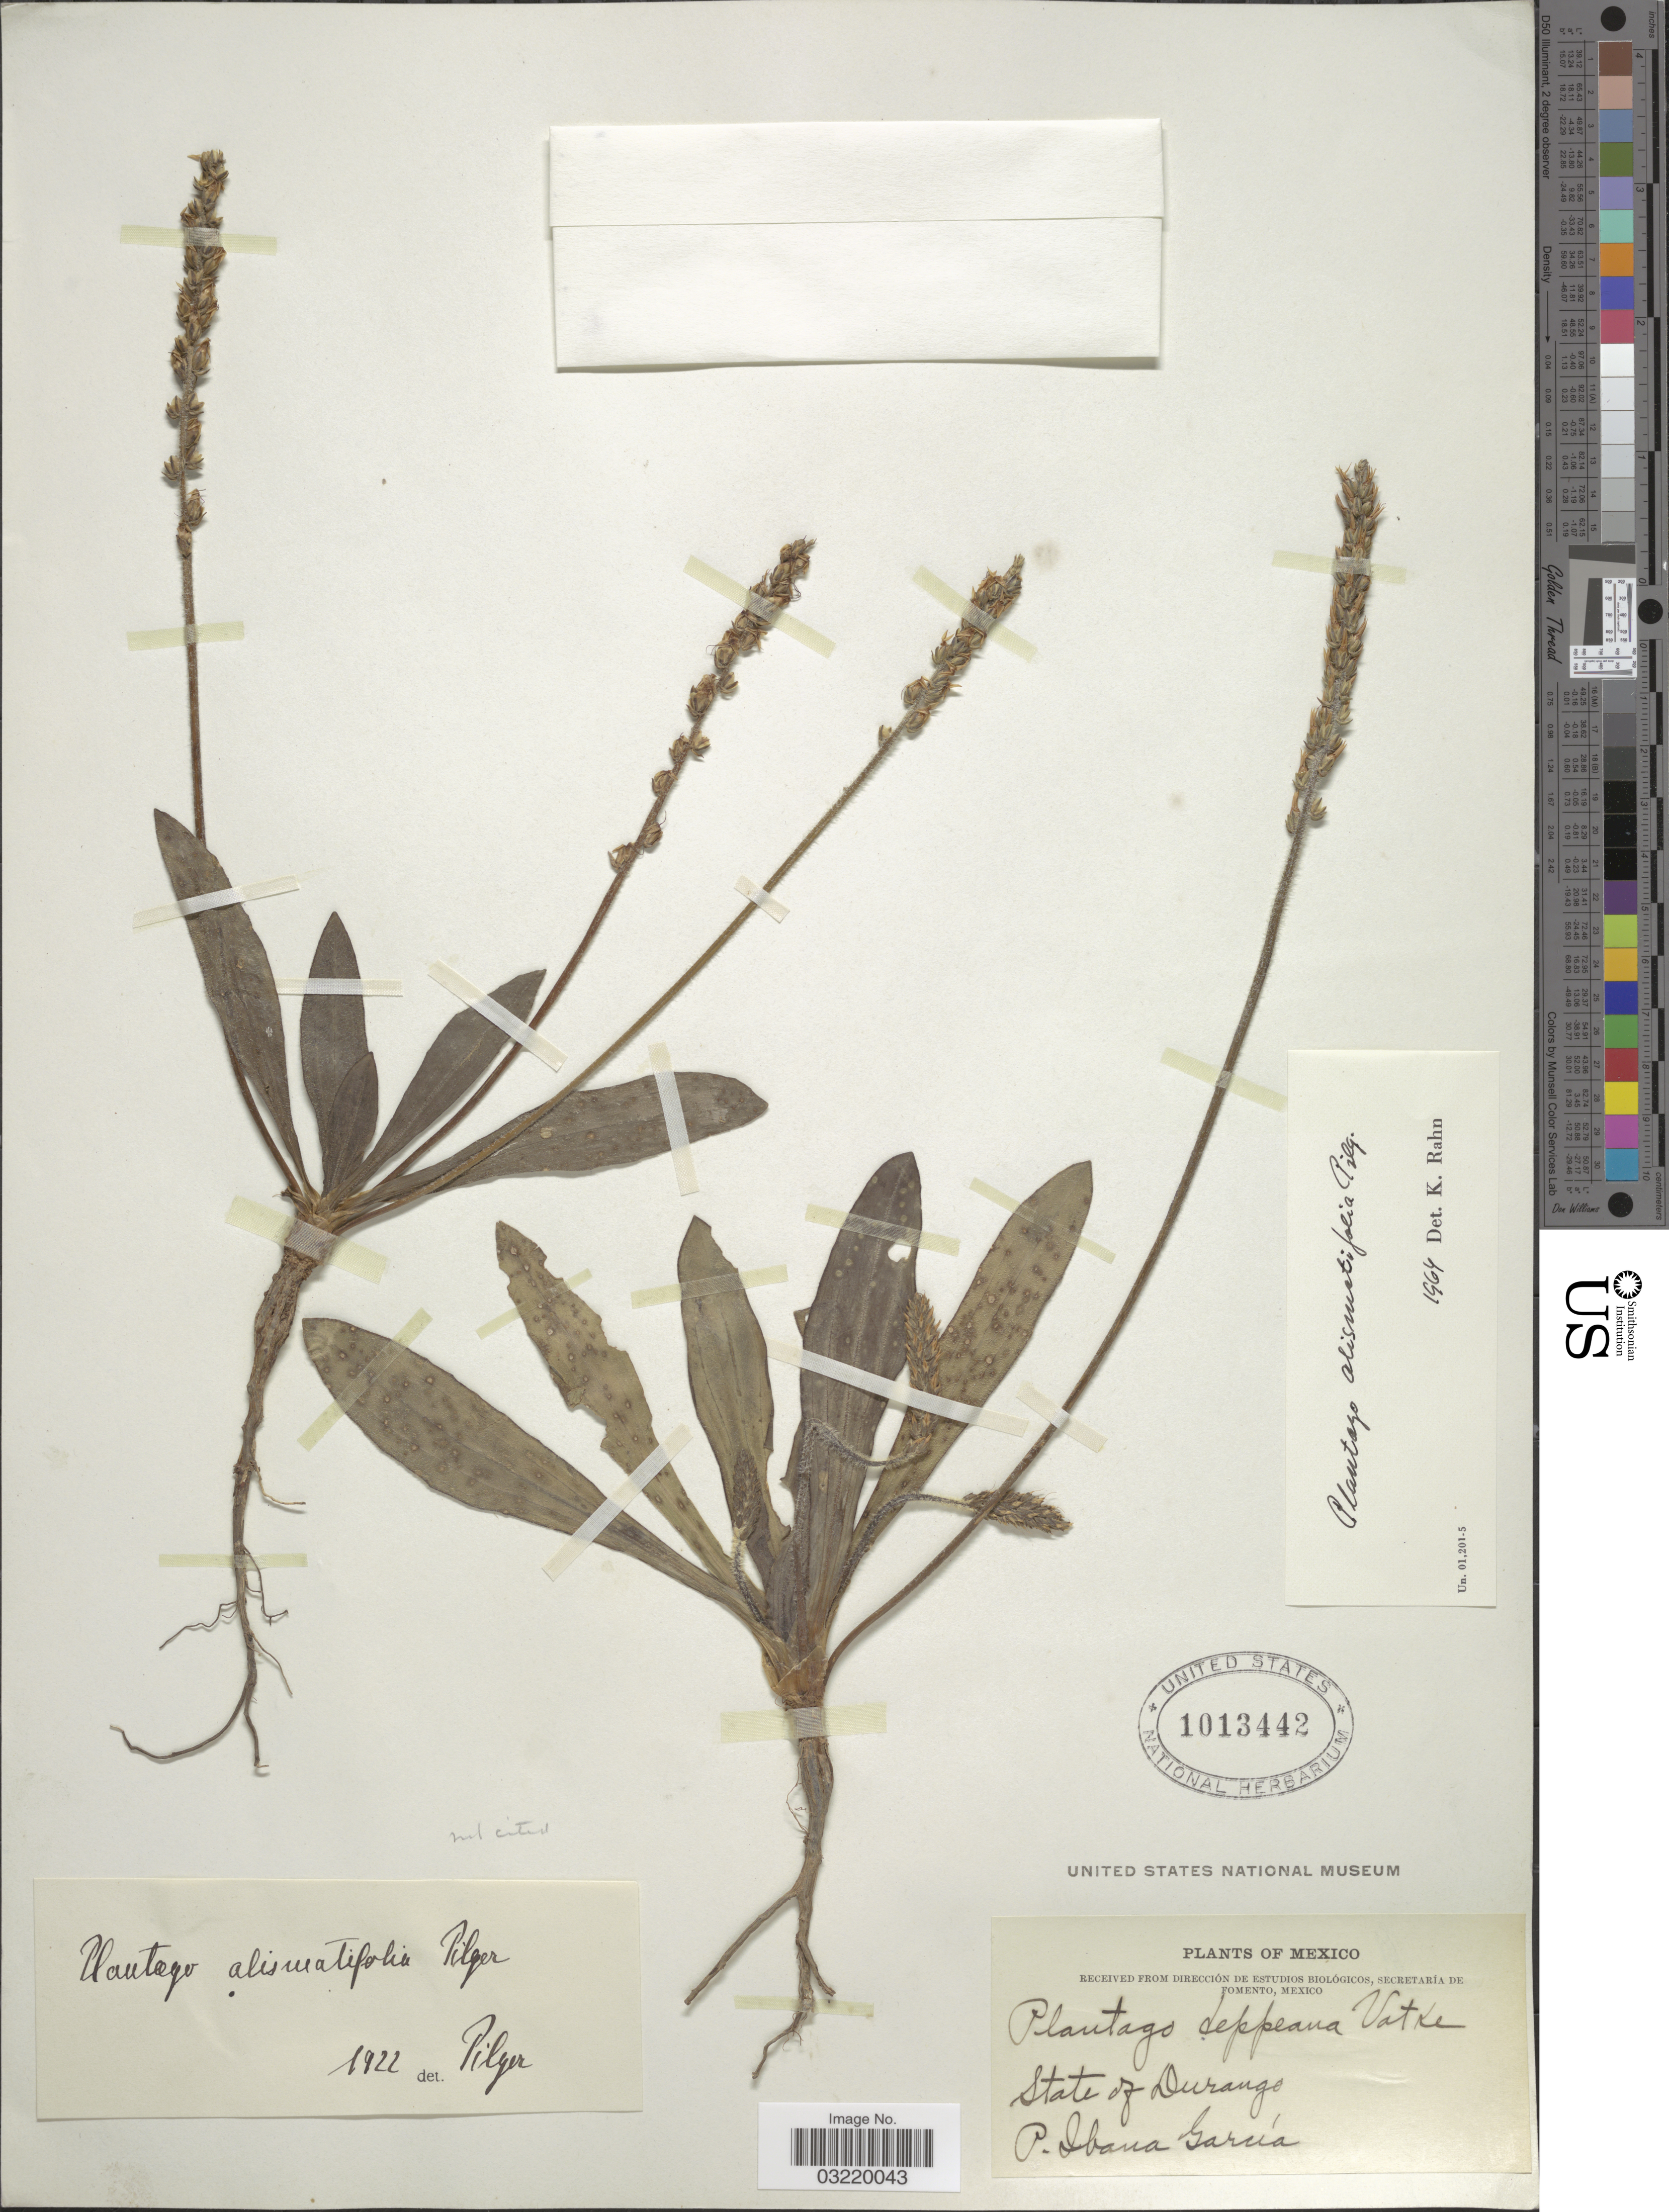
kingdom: Plantae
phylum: Tracheophyta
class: Magnoliopsida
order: Lamiales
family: Plantaginaceae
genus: Plantago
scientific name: Plantago alismatifolia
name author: Pilg.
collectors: P. I. Garcia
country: Mexico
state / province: Durango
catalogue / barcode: US 1013442